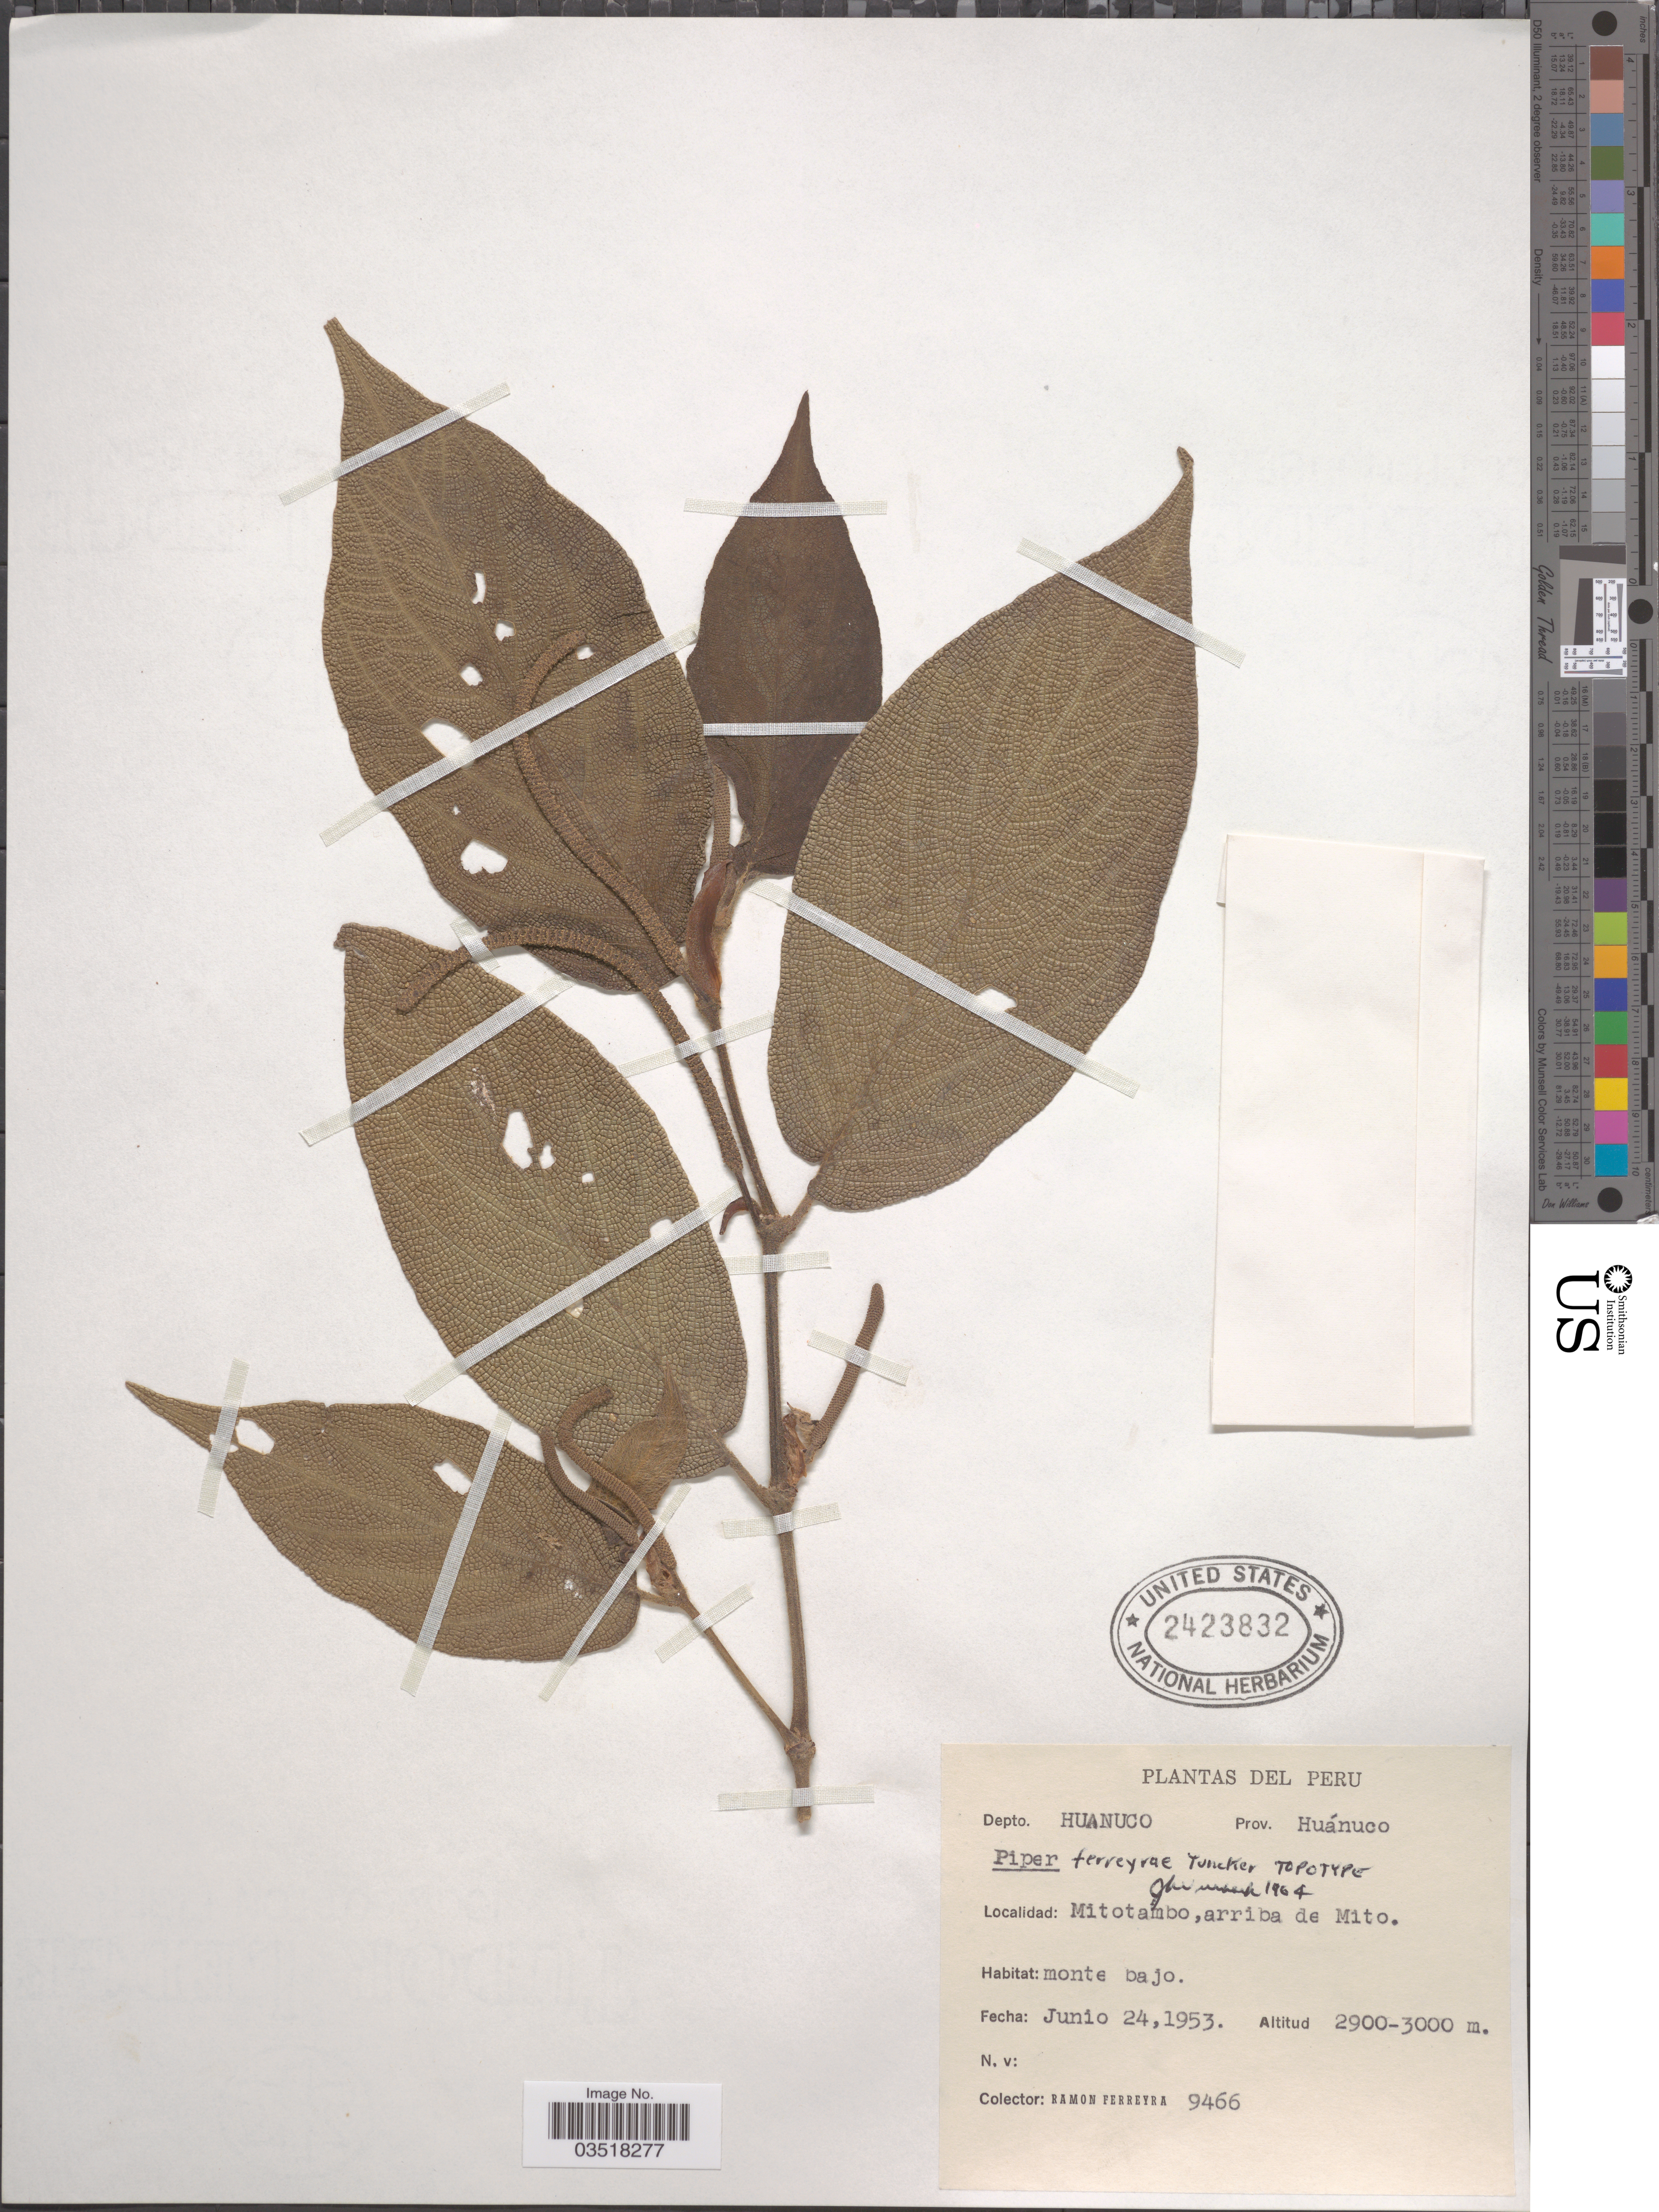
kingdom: Plantae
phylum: Tracheophyta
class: Magnoliopsida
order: Piperales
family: Piperaceae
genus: Piper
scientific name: Piper ferreyrae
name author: Yunck.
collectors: R. A. Ferreyra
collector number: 9466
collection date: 1953-06-24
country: Peru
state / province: Huánuco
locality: Depto. Huanuco. Mitotambo, arriba de Mito.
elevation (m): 2900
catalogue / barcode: US 2423832